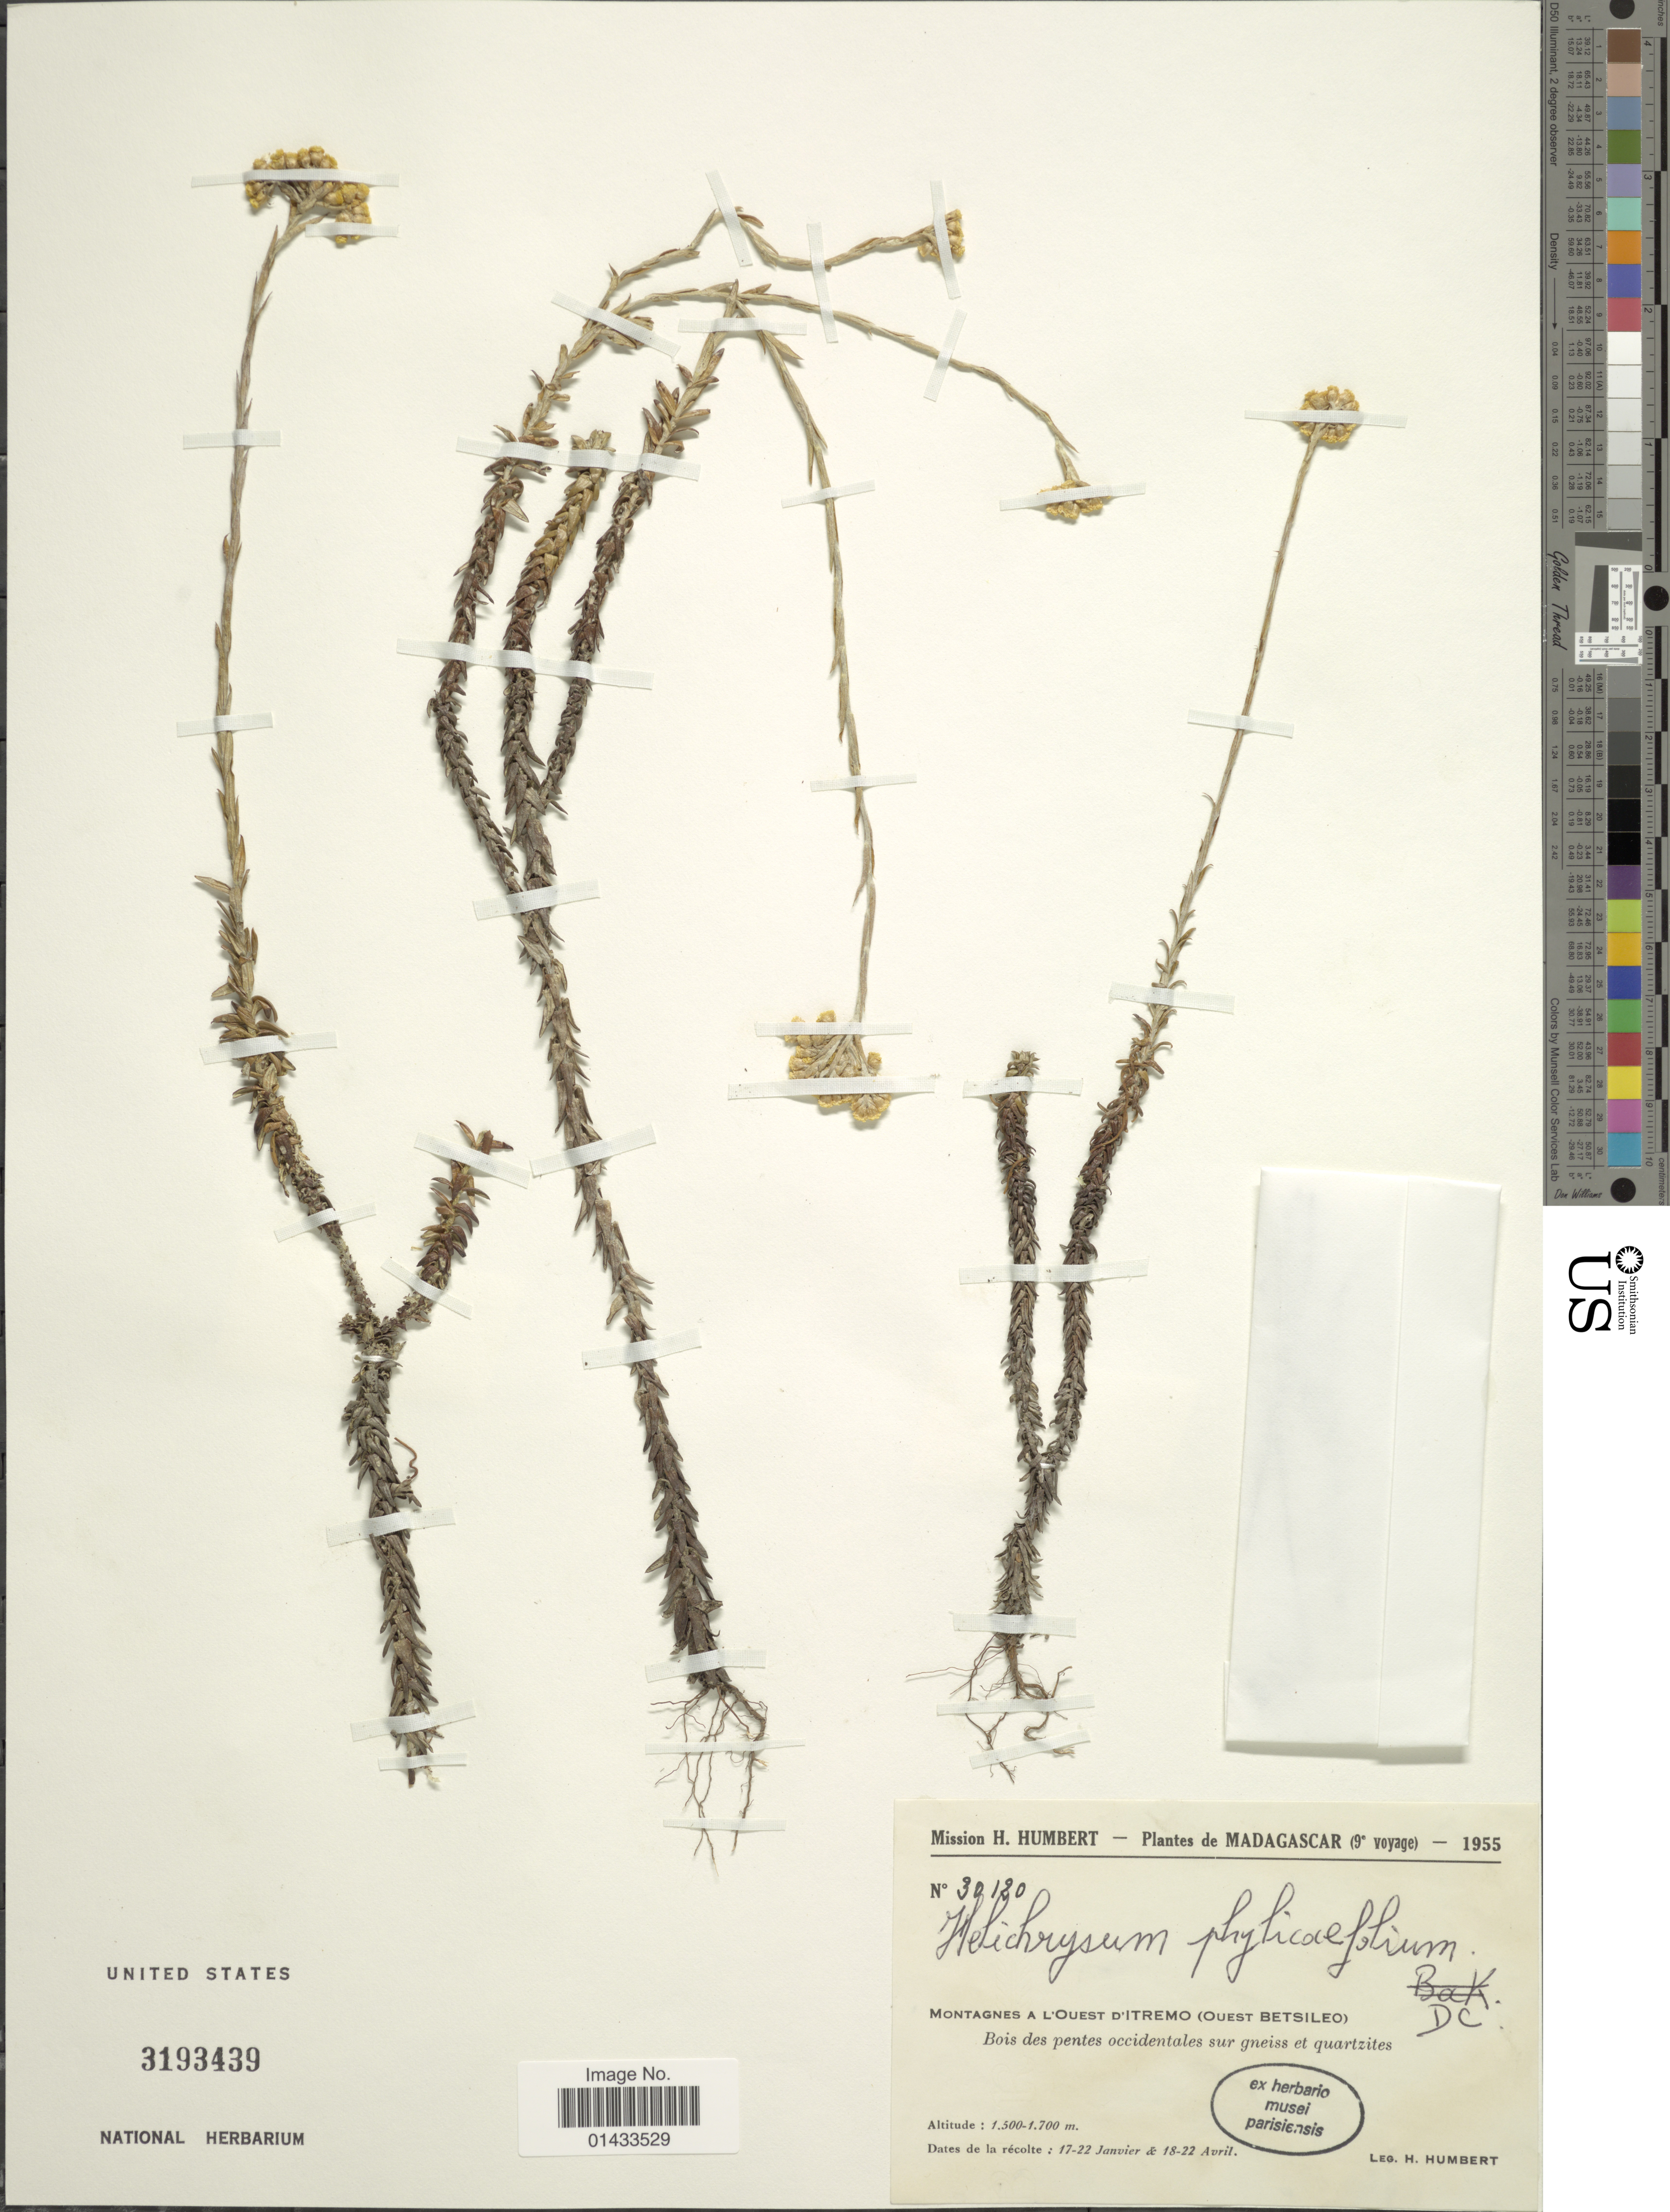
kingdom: Plantae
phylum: Tracheophyta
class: Magnoliopsida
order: Asterales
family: Asteraceae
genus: Helichrysum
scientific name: Helichrysum phylicaefolium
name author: DC.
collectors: H. Humbert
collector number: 30120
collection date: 1955-01-17/1955-04-22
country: Madagascar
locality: Montagnes a L'Ouest d'Itremo (Ouest Betsileo) Bois des pentes occidentalis sur gneiss et quartzite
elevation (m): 1500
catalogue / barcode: US 3193439